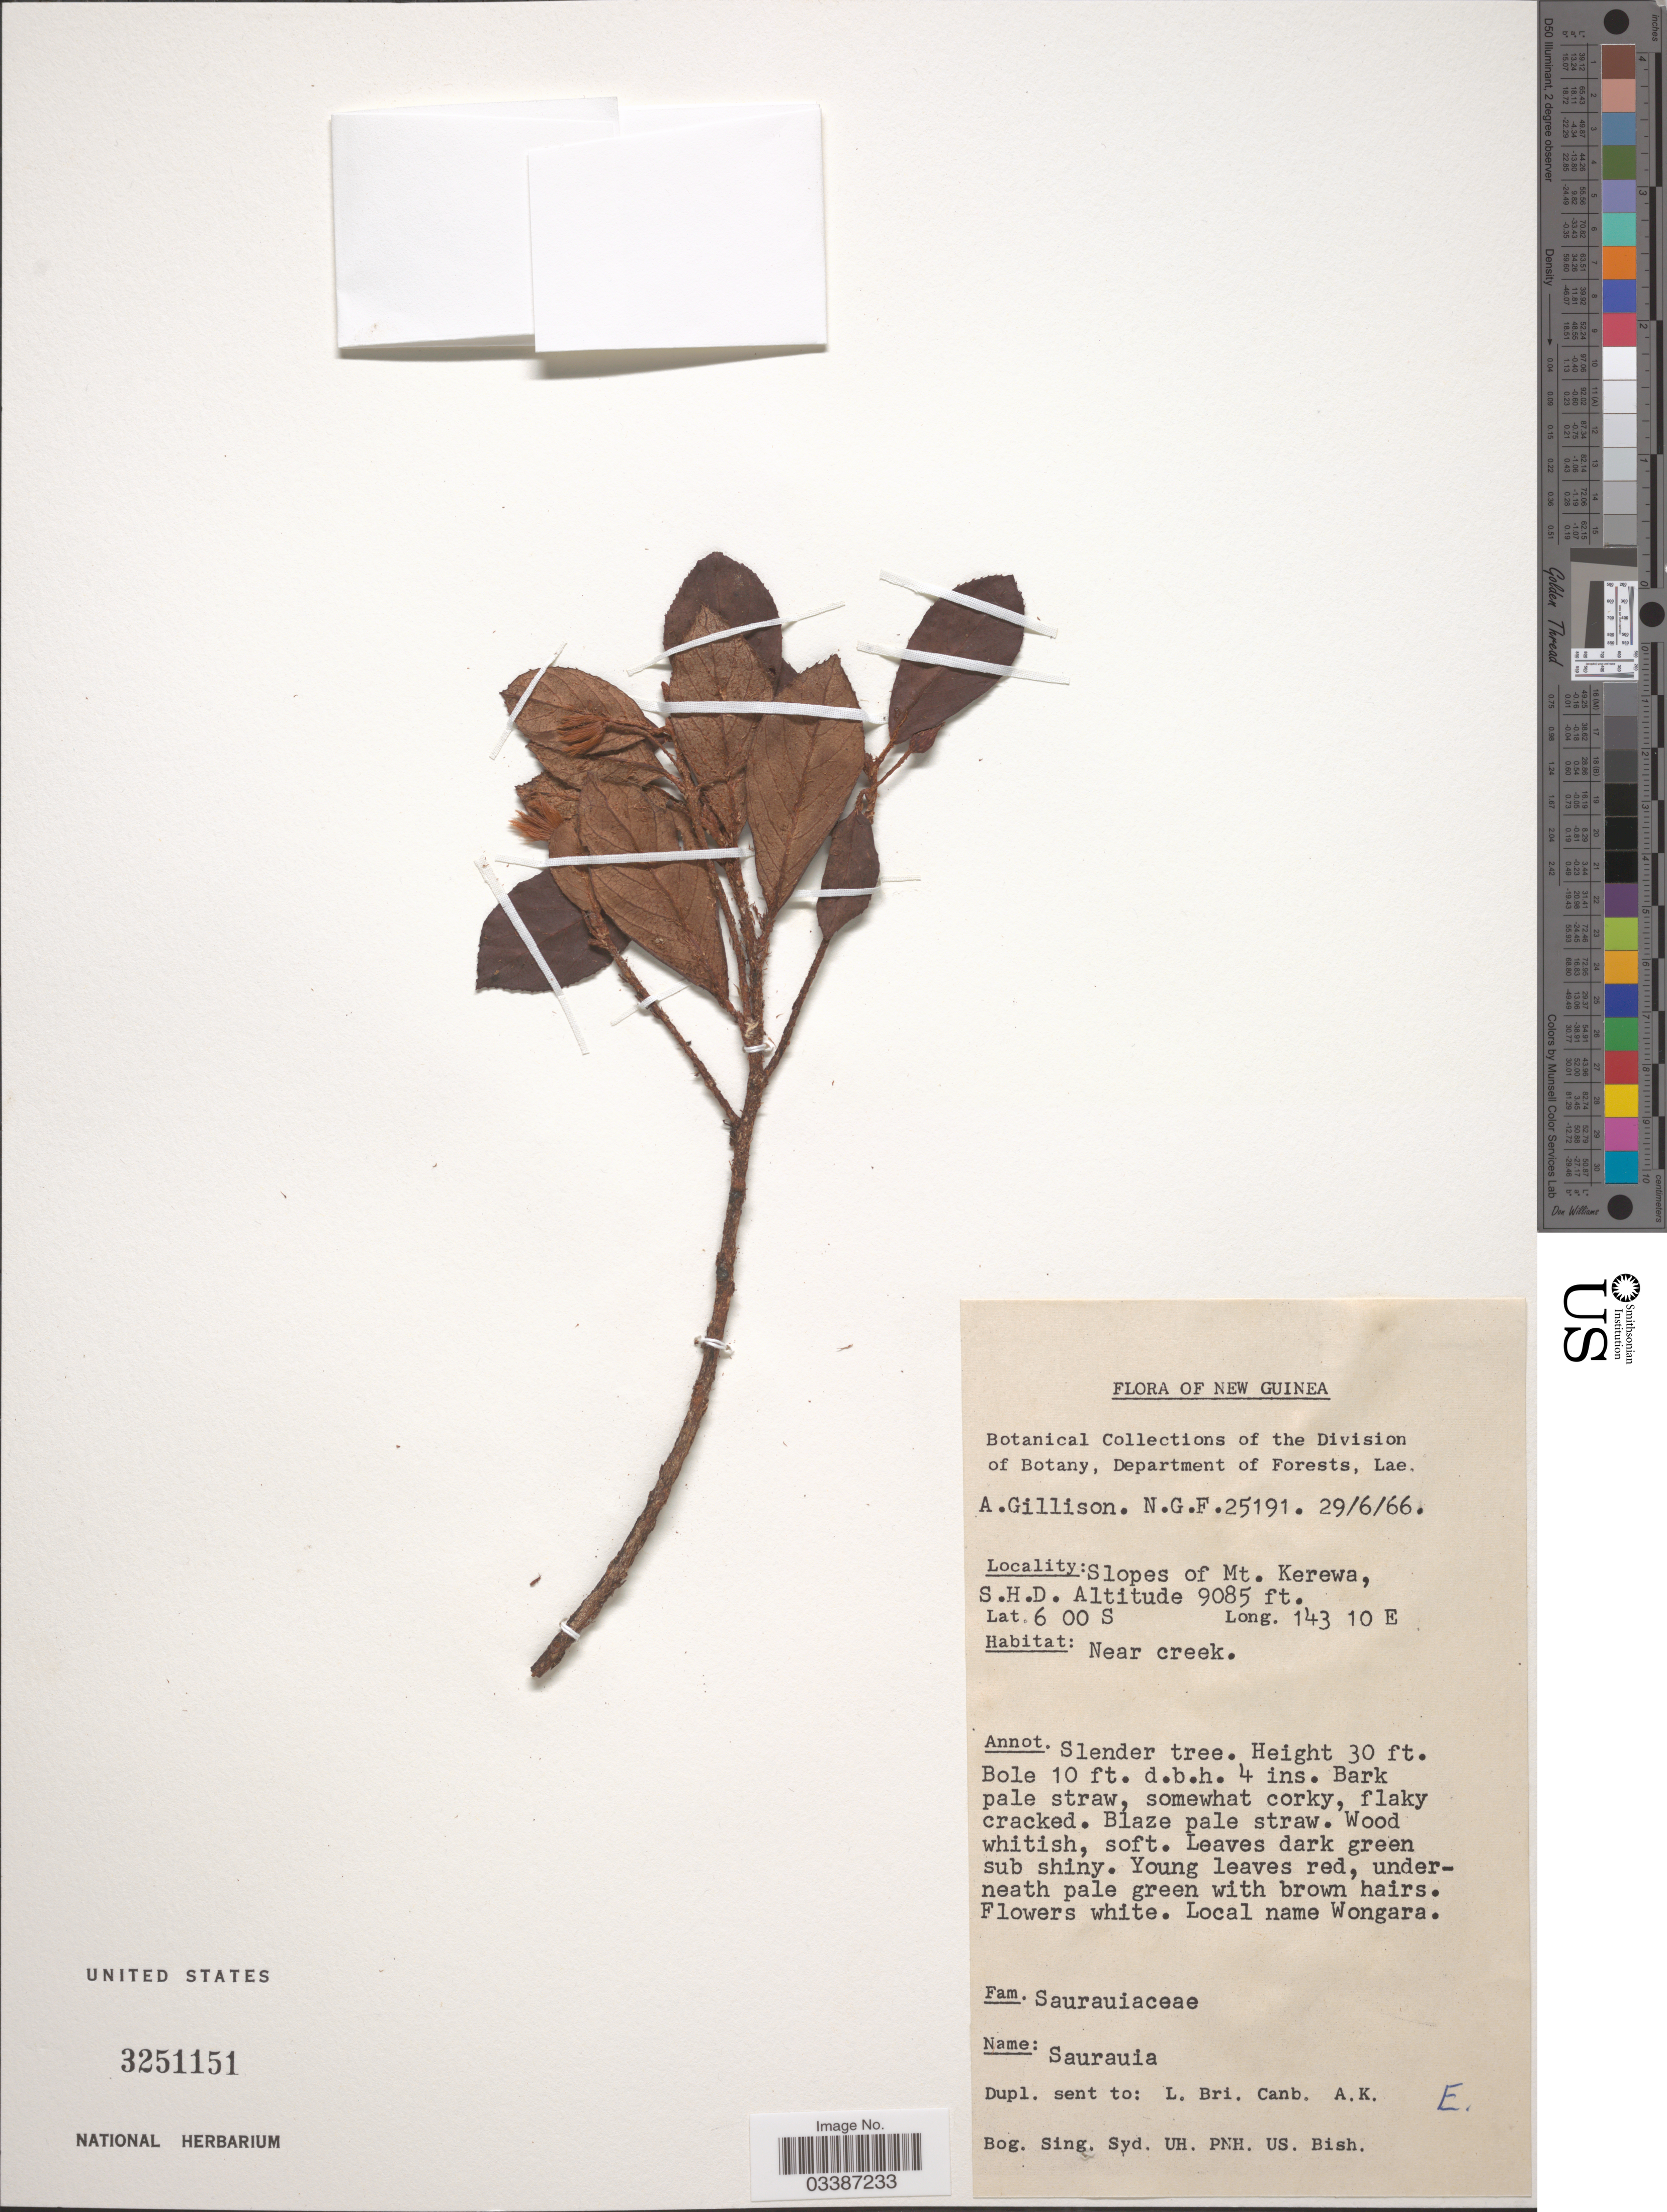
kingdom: Plantae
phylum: Tracheophyta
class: Magnoliopsida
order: Ericales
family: Actinidiaceae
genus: Saurauia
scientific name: Saurauia sp.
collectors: A. Gillison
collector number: NGF 25191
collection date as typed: Transcribed d/m/y: 29/6/66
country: Papua New Guinea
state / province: Southern Highlands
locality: New Guinea. Slopes of Mt. Kerewa, S.H.D. Near creek.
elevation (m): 2769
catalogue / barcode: US 3251151